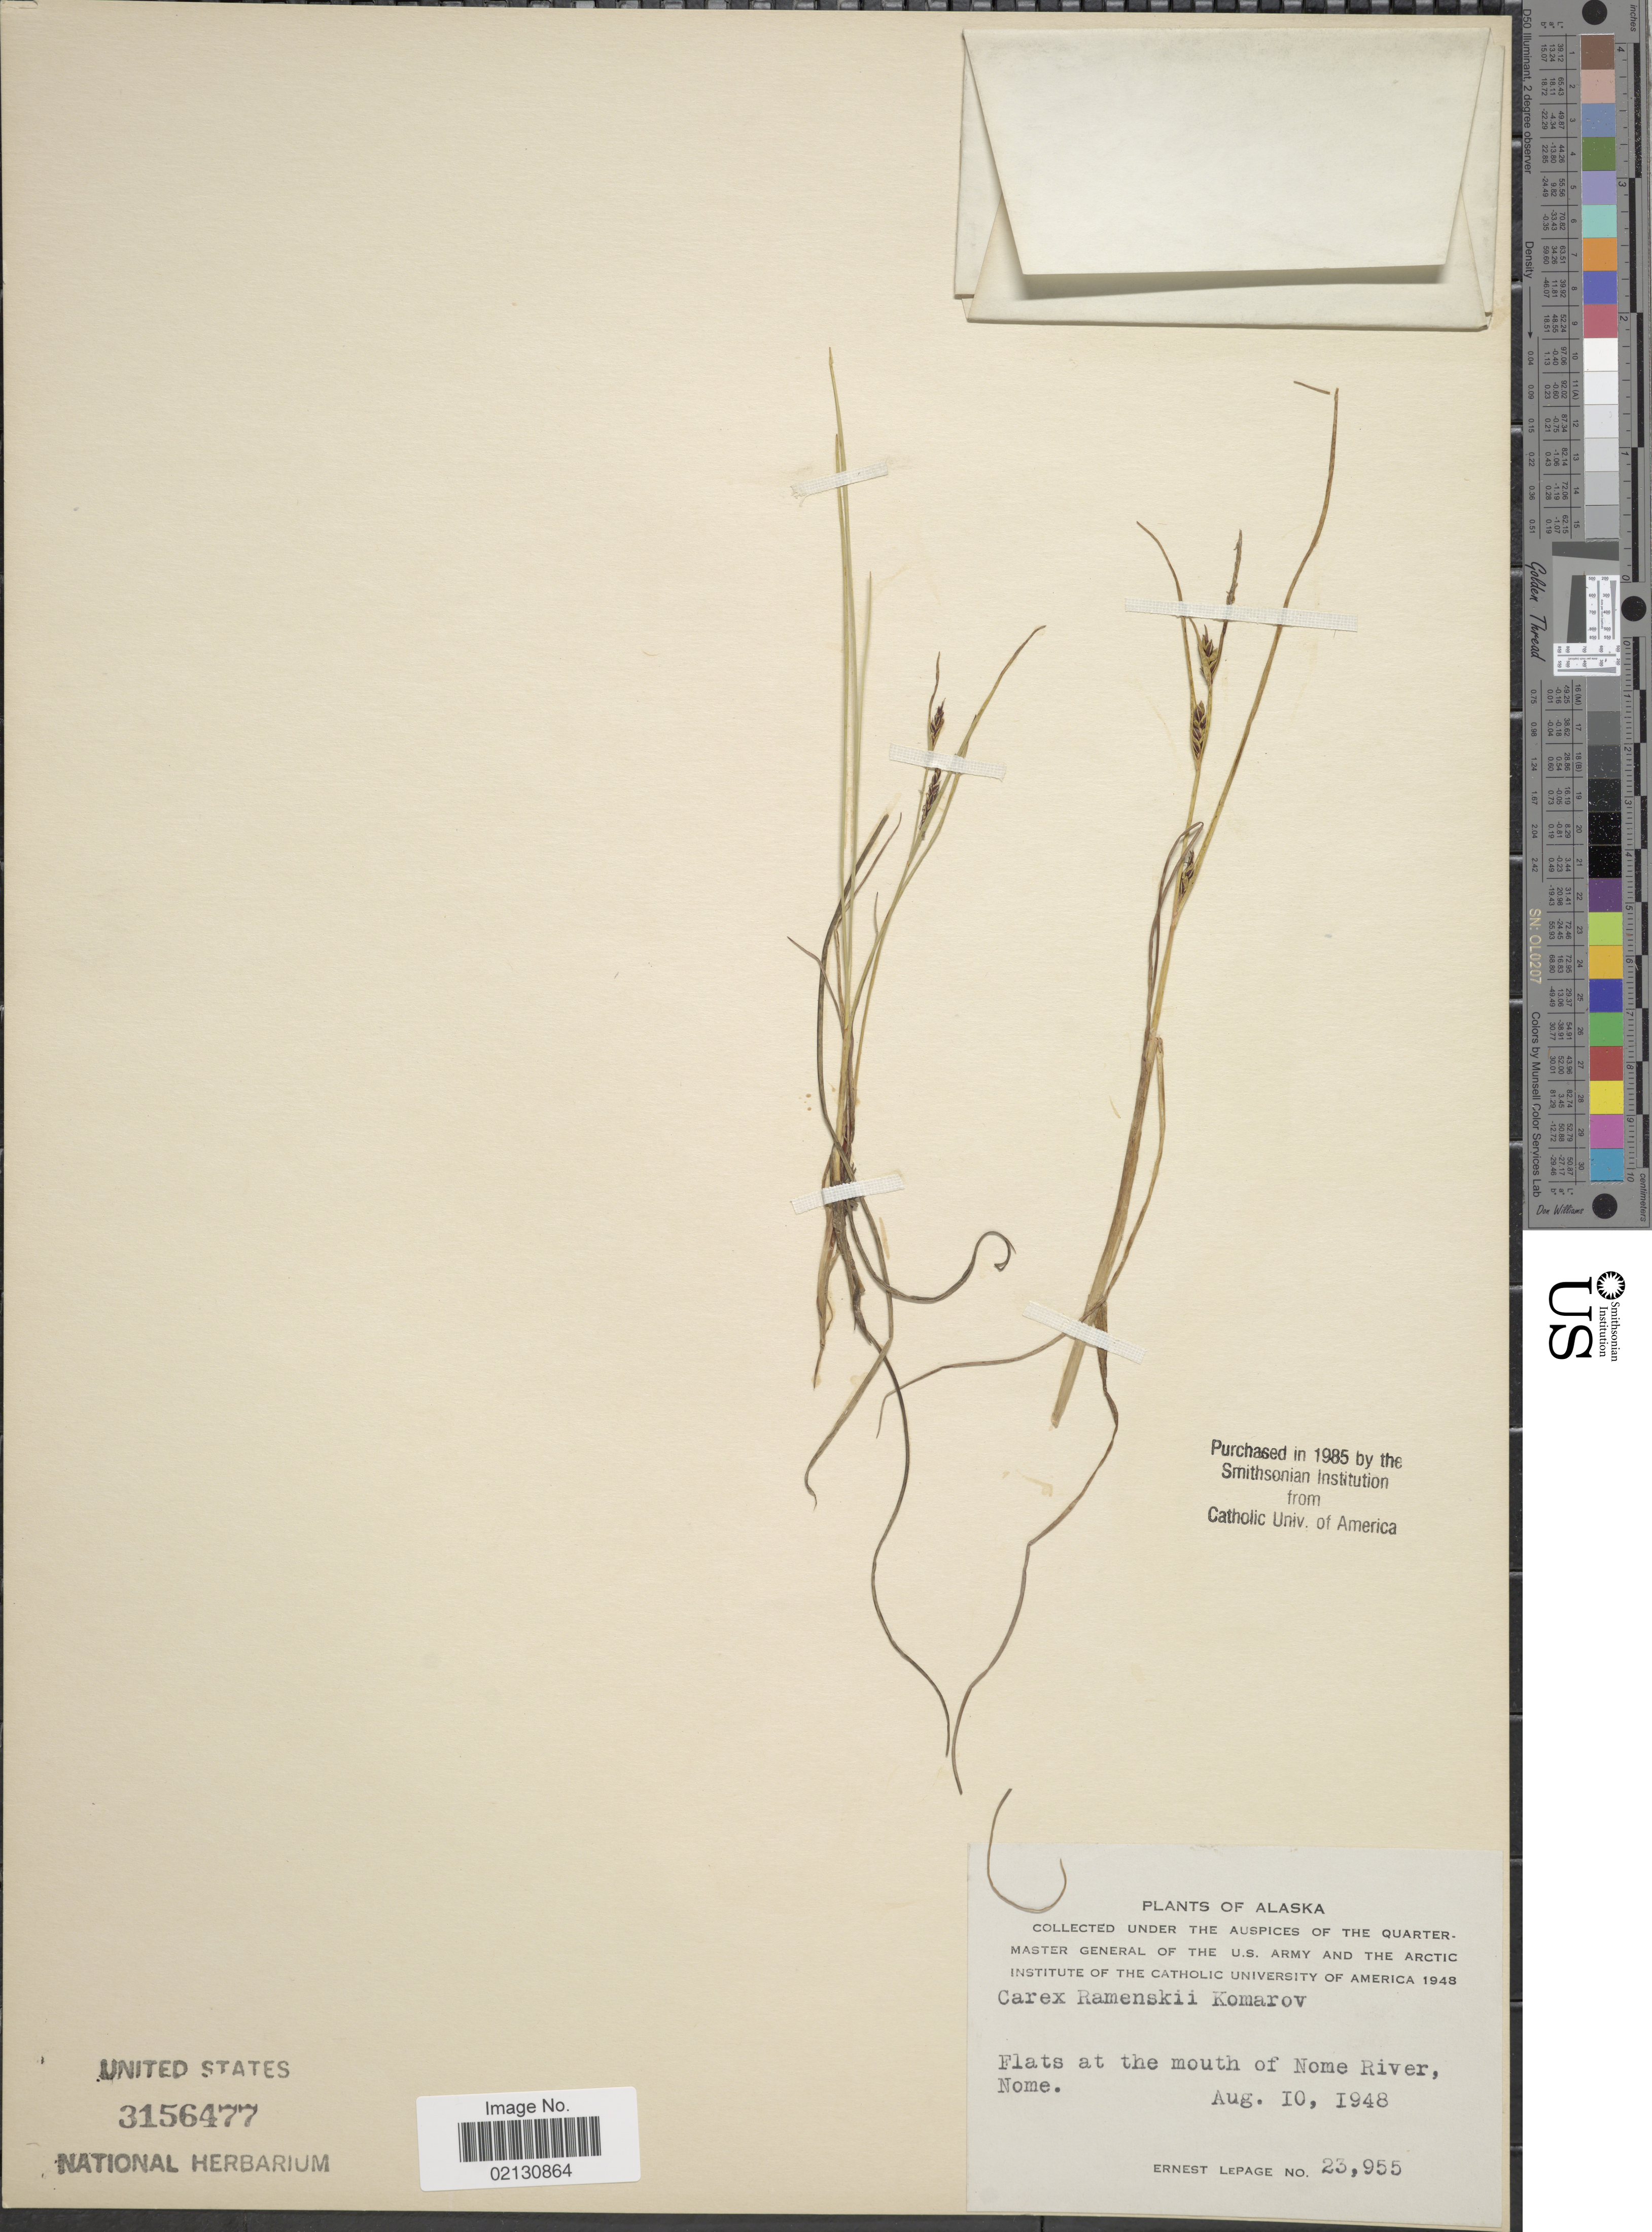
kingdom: Plantae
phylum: Tracheophyta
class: Liliopsida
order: Poales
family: Cyperaceae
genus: Carex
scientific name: Carex ramenskii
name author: Kom.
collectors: E. Lepage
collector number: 23955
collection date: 1948-08-10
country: United States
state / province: Alaska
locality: Mouth of Nome River, Nome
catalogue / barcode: US 3156477